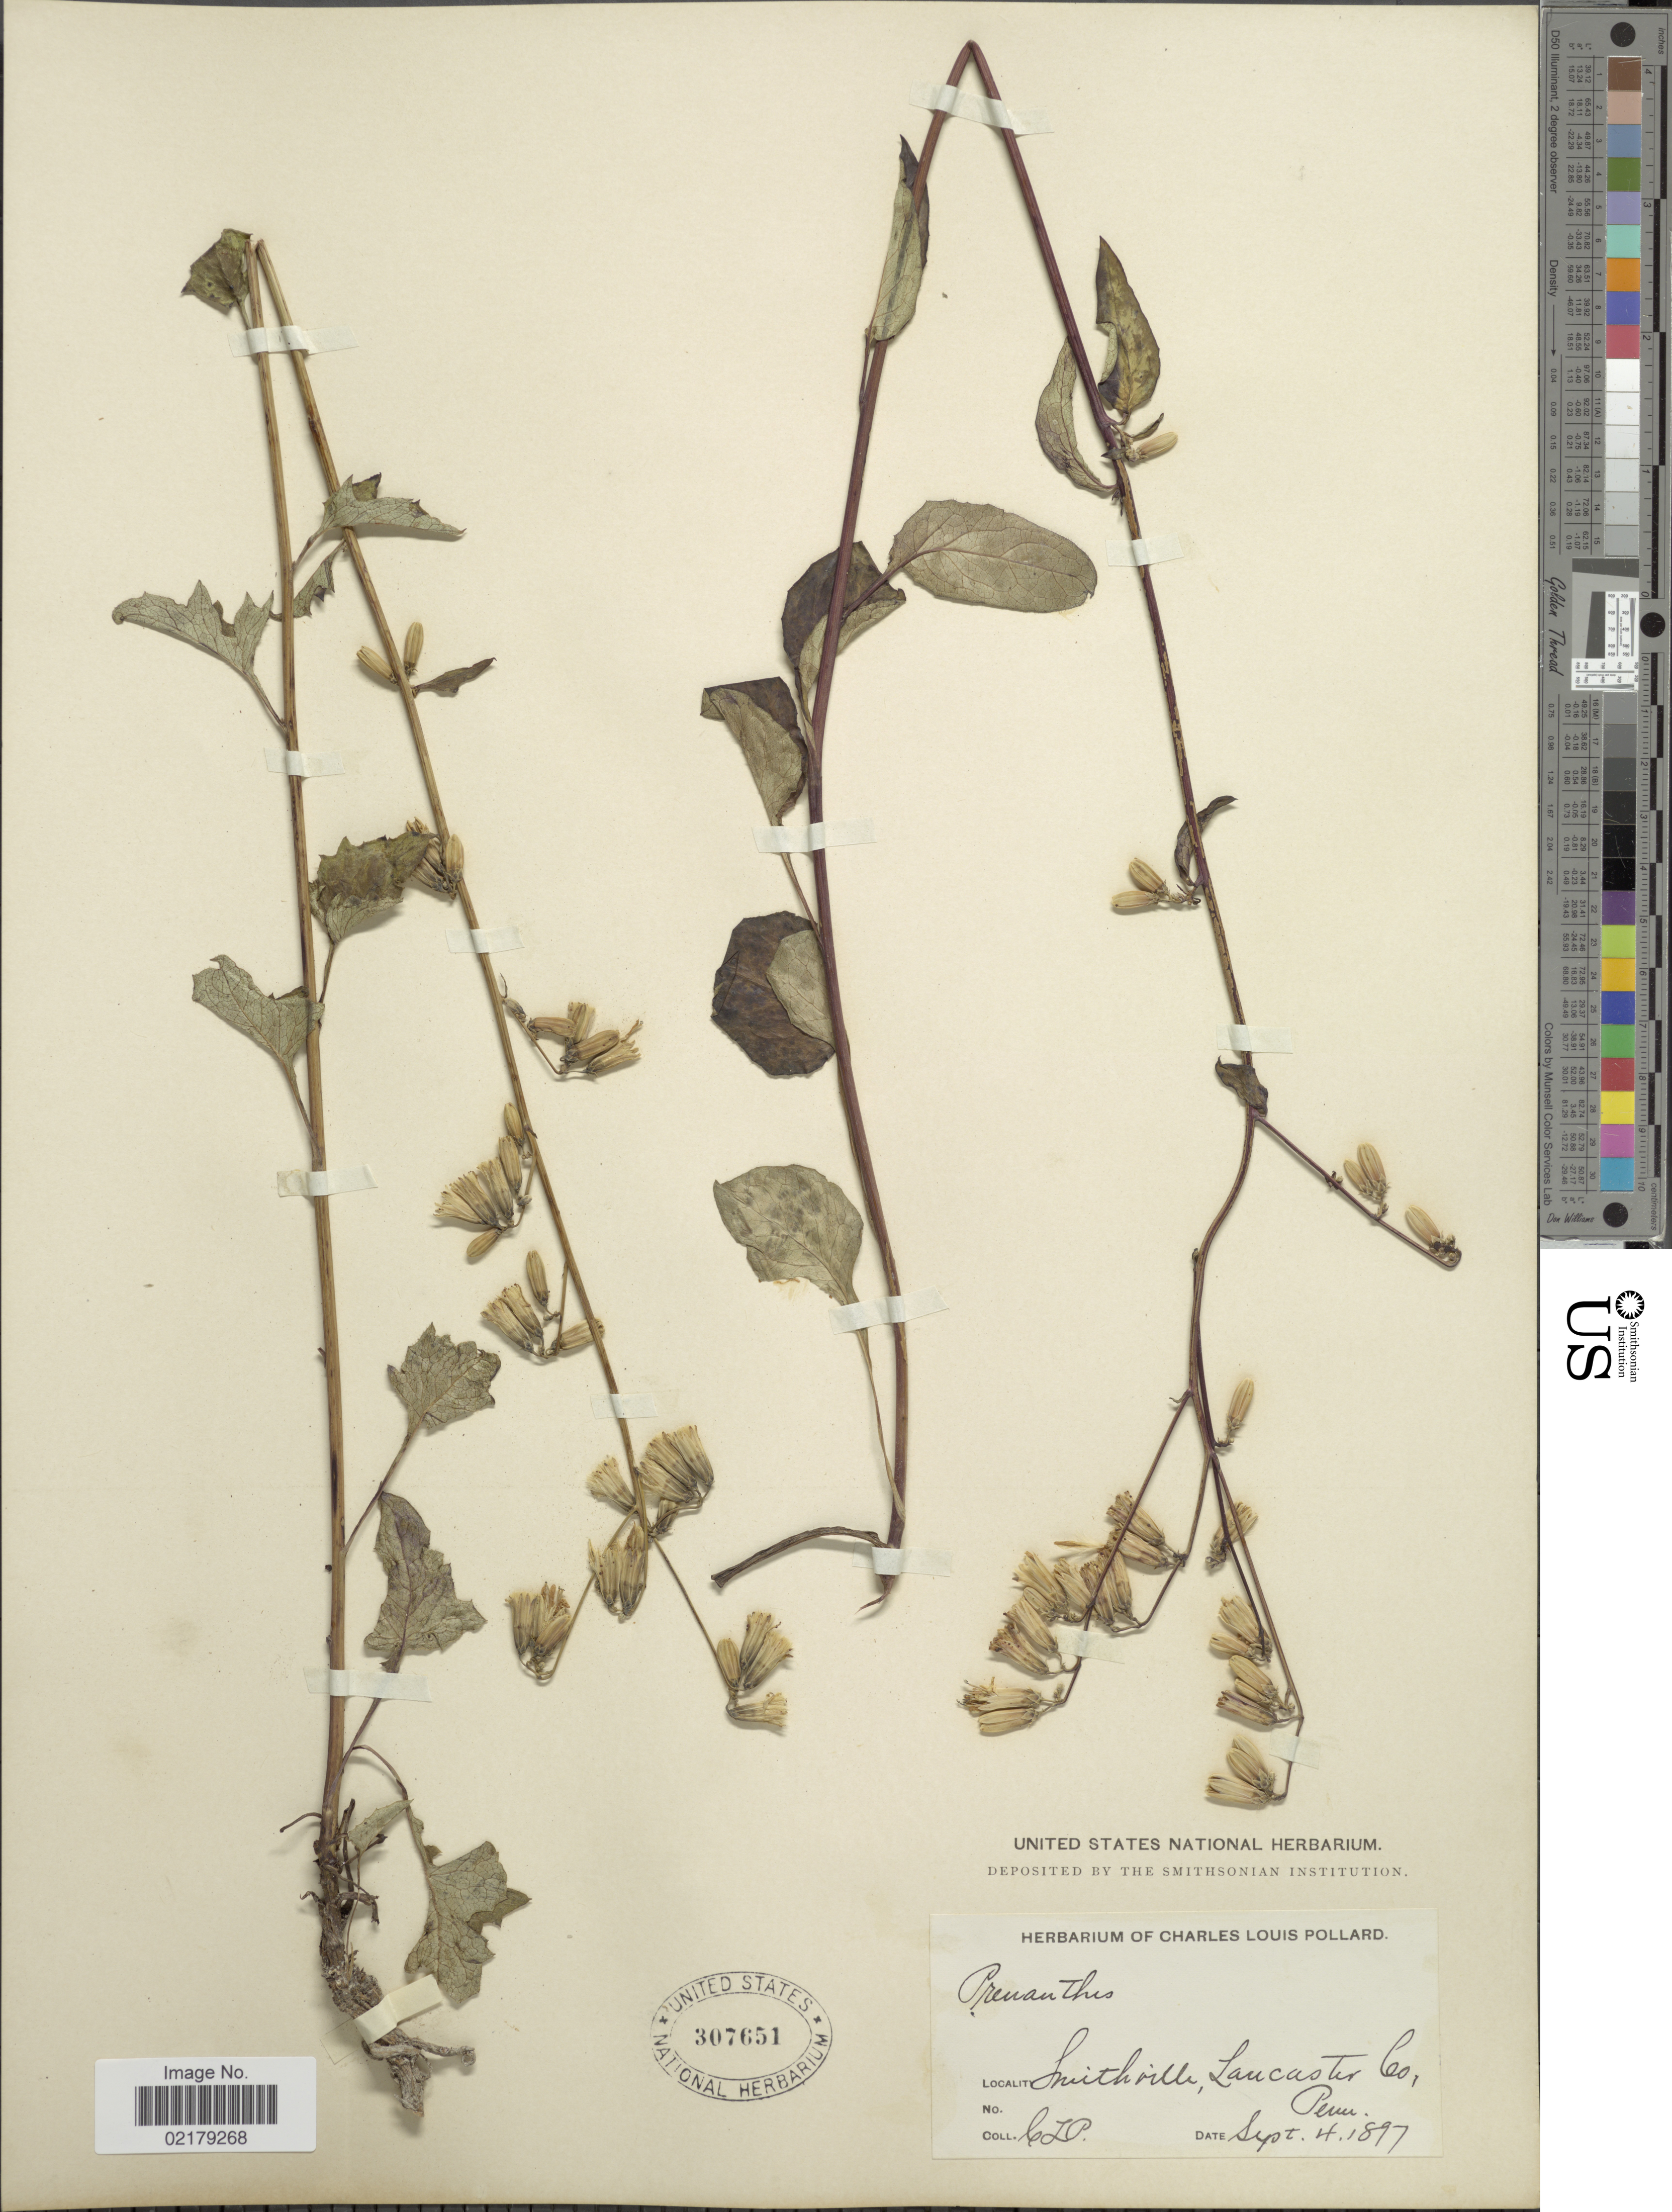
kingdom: Plantae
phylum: Tracheophyta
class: Magnoliopsida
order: Asterales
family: Asteraceae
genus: Nabalus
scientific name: Nabalus serpentarius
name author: (Pursh) Hook.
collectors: C. L. Pollard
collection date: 1897-09-04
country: United States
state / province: Pennsylvania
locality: Smithville, Lancaster Co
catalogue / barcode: US 307651